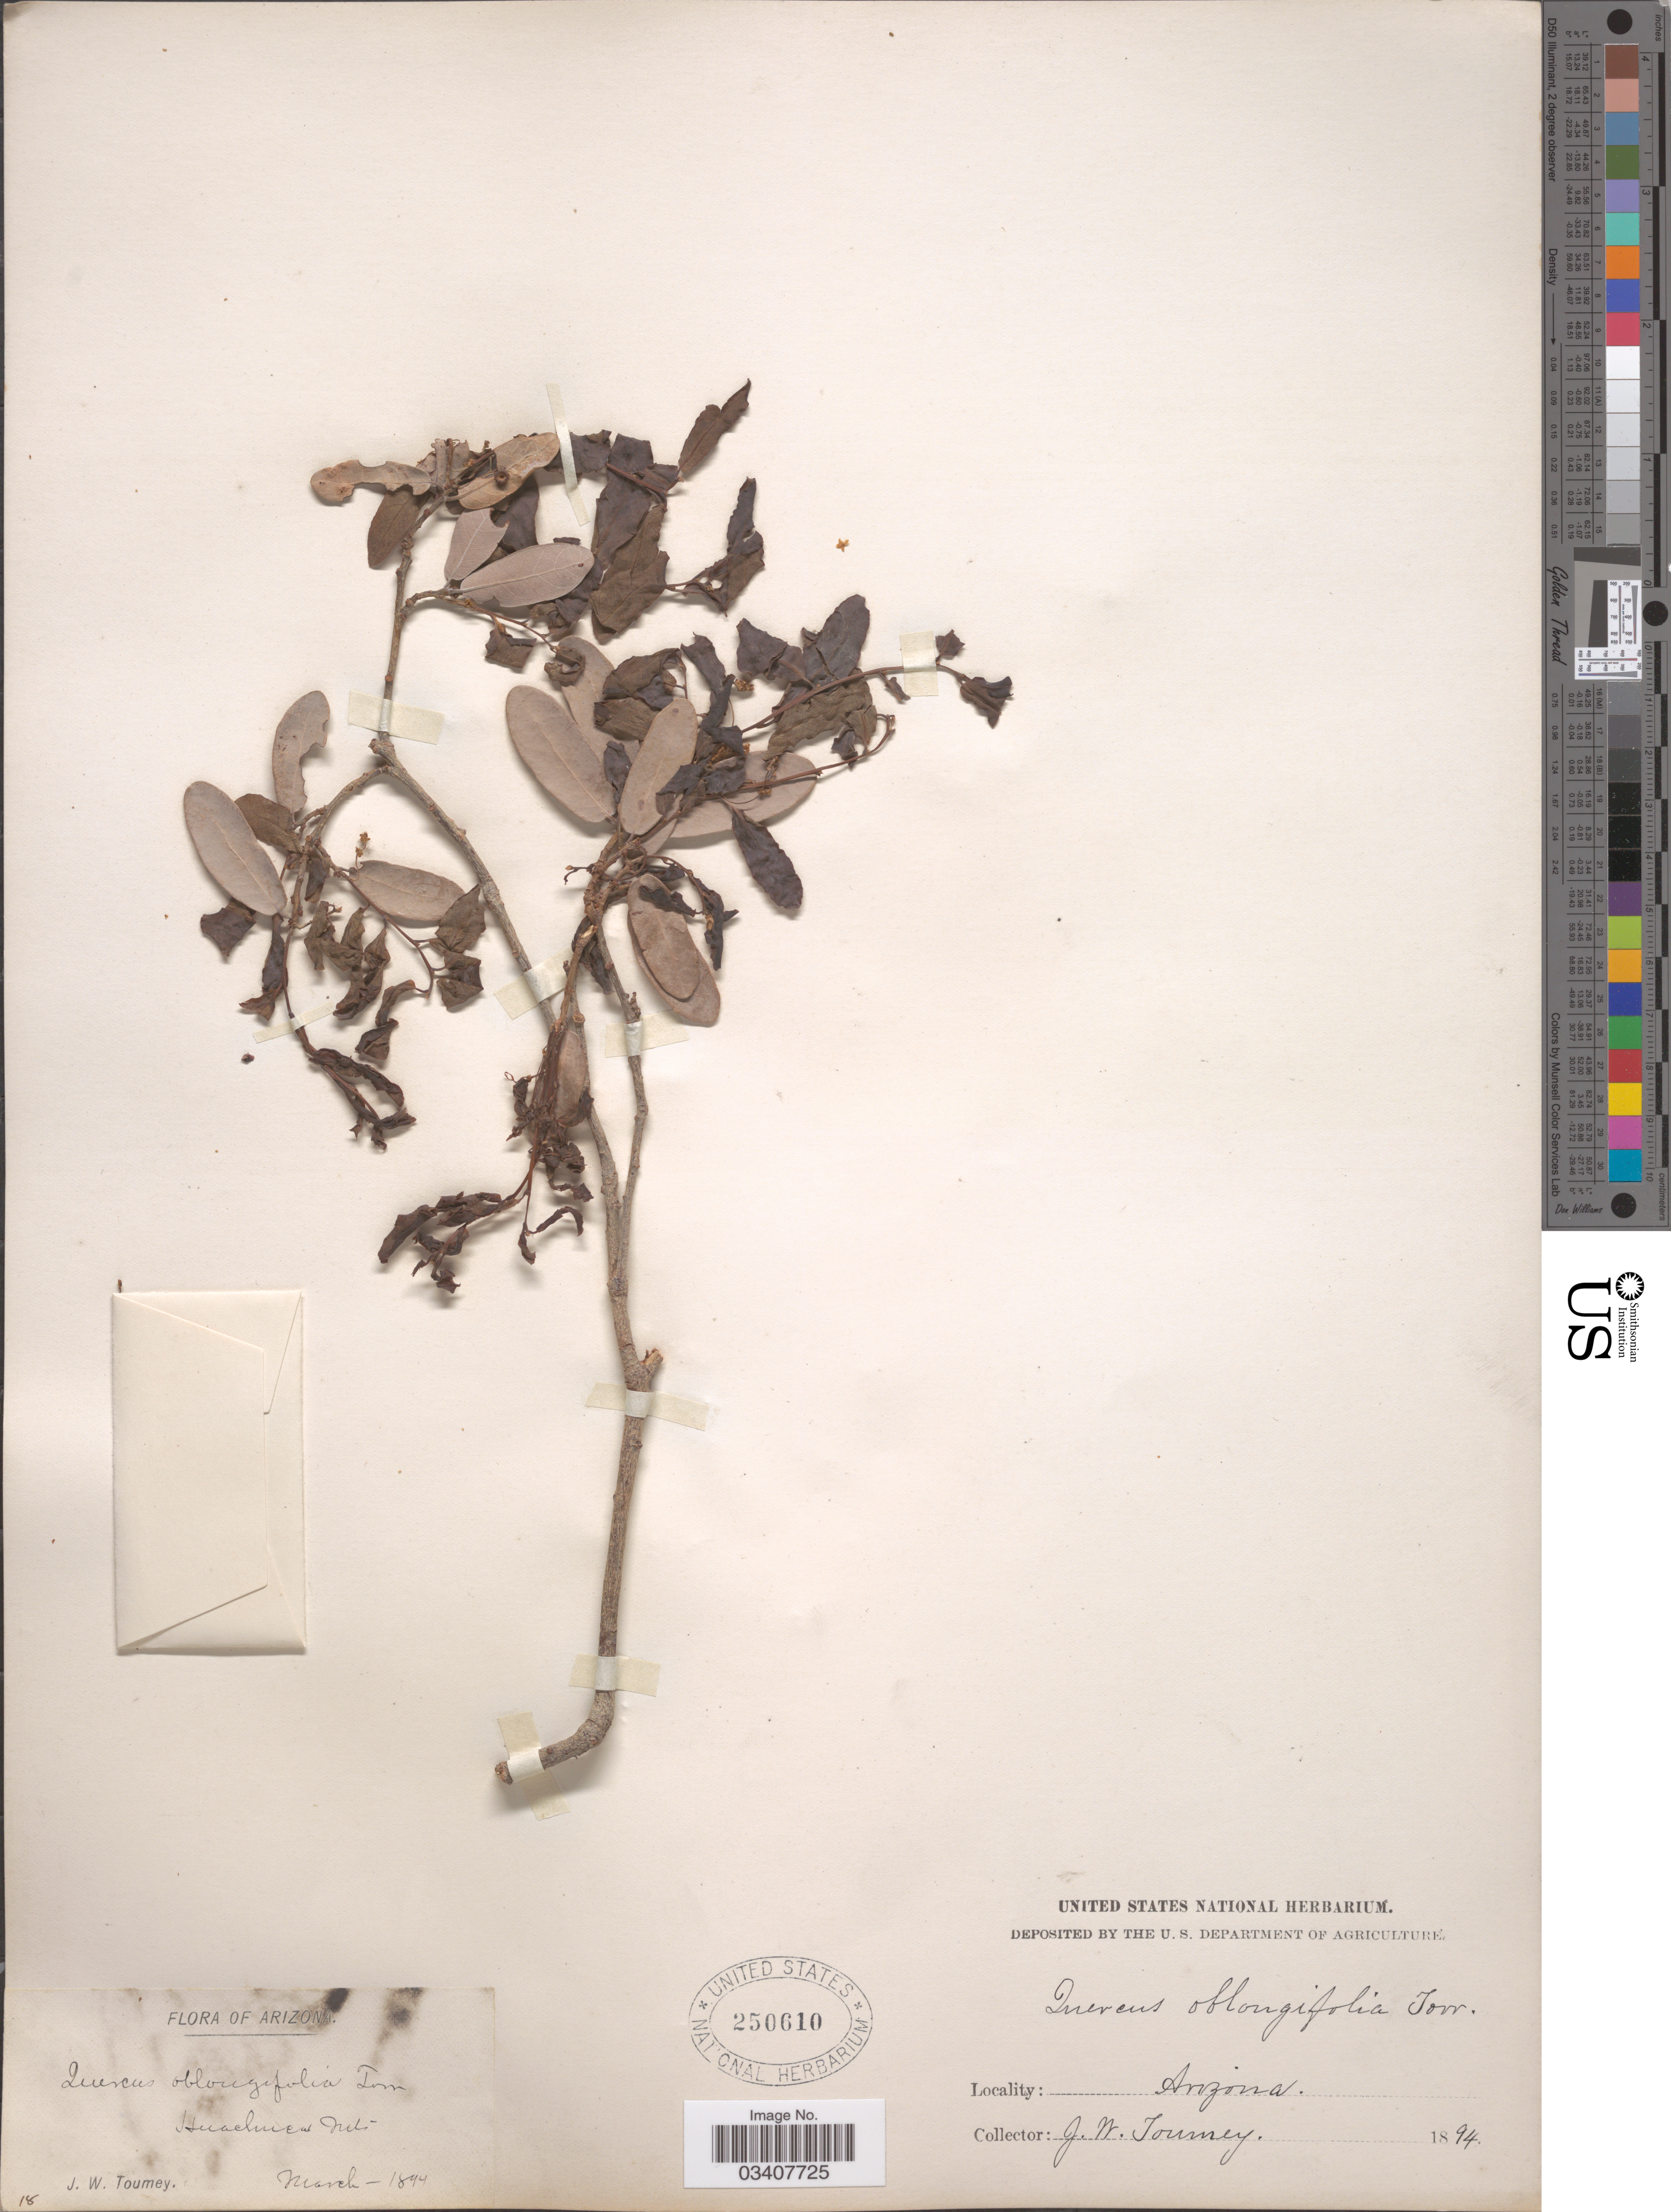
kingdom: Plantae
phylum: Tracheophyta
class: Magnoliopsida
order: Fagales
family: Fagaceae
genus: Quercus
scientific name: Quercus oblongifolia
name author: Torr.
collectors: J. W. Toumey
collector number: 18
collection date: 1894-03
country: United States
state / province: Arizona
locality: Huachuca Mts.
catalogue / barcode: US 250610